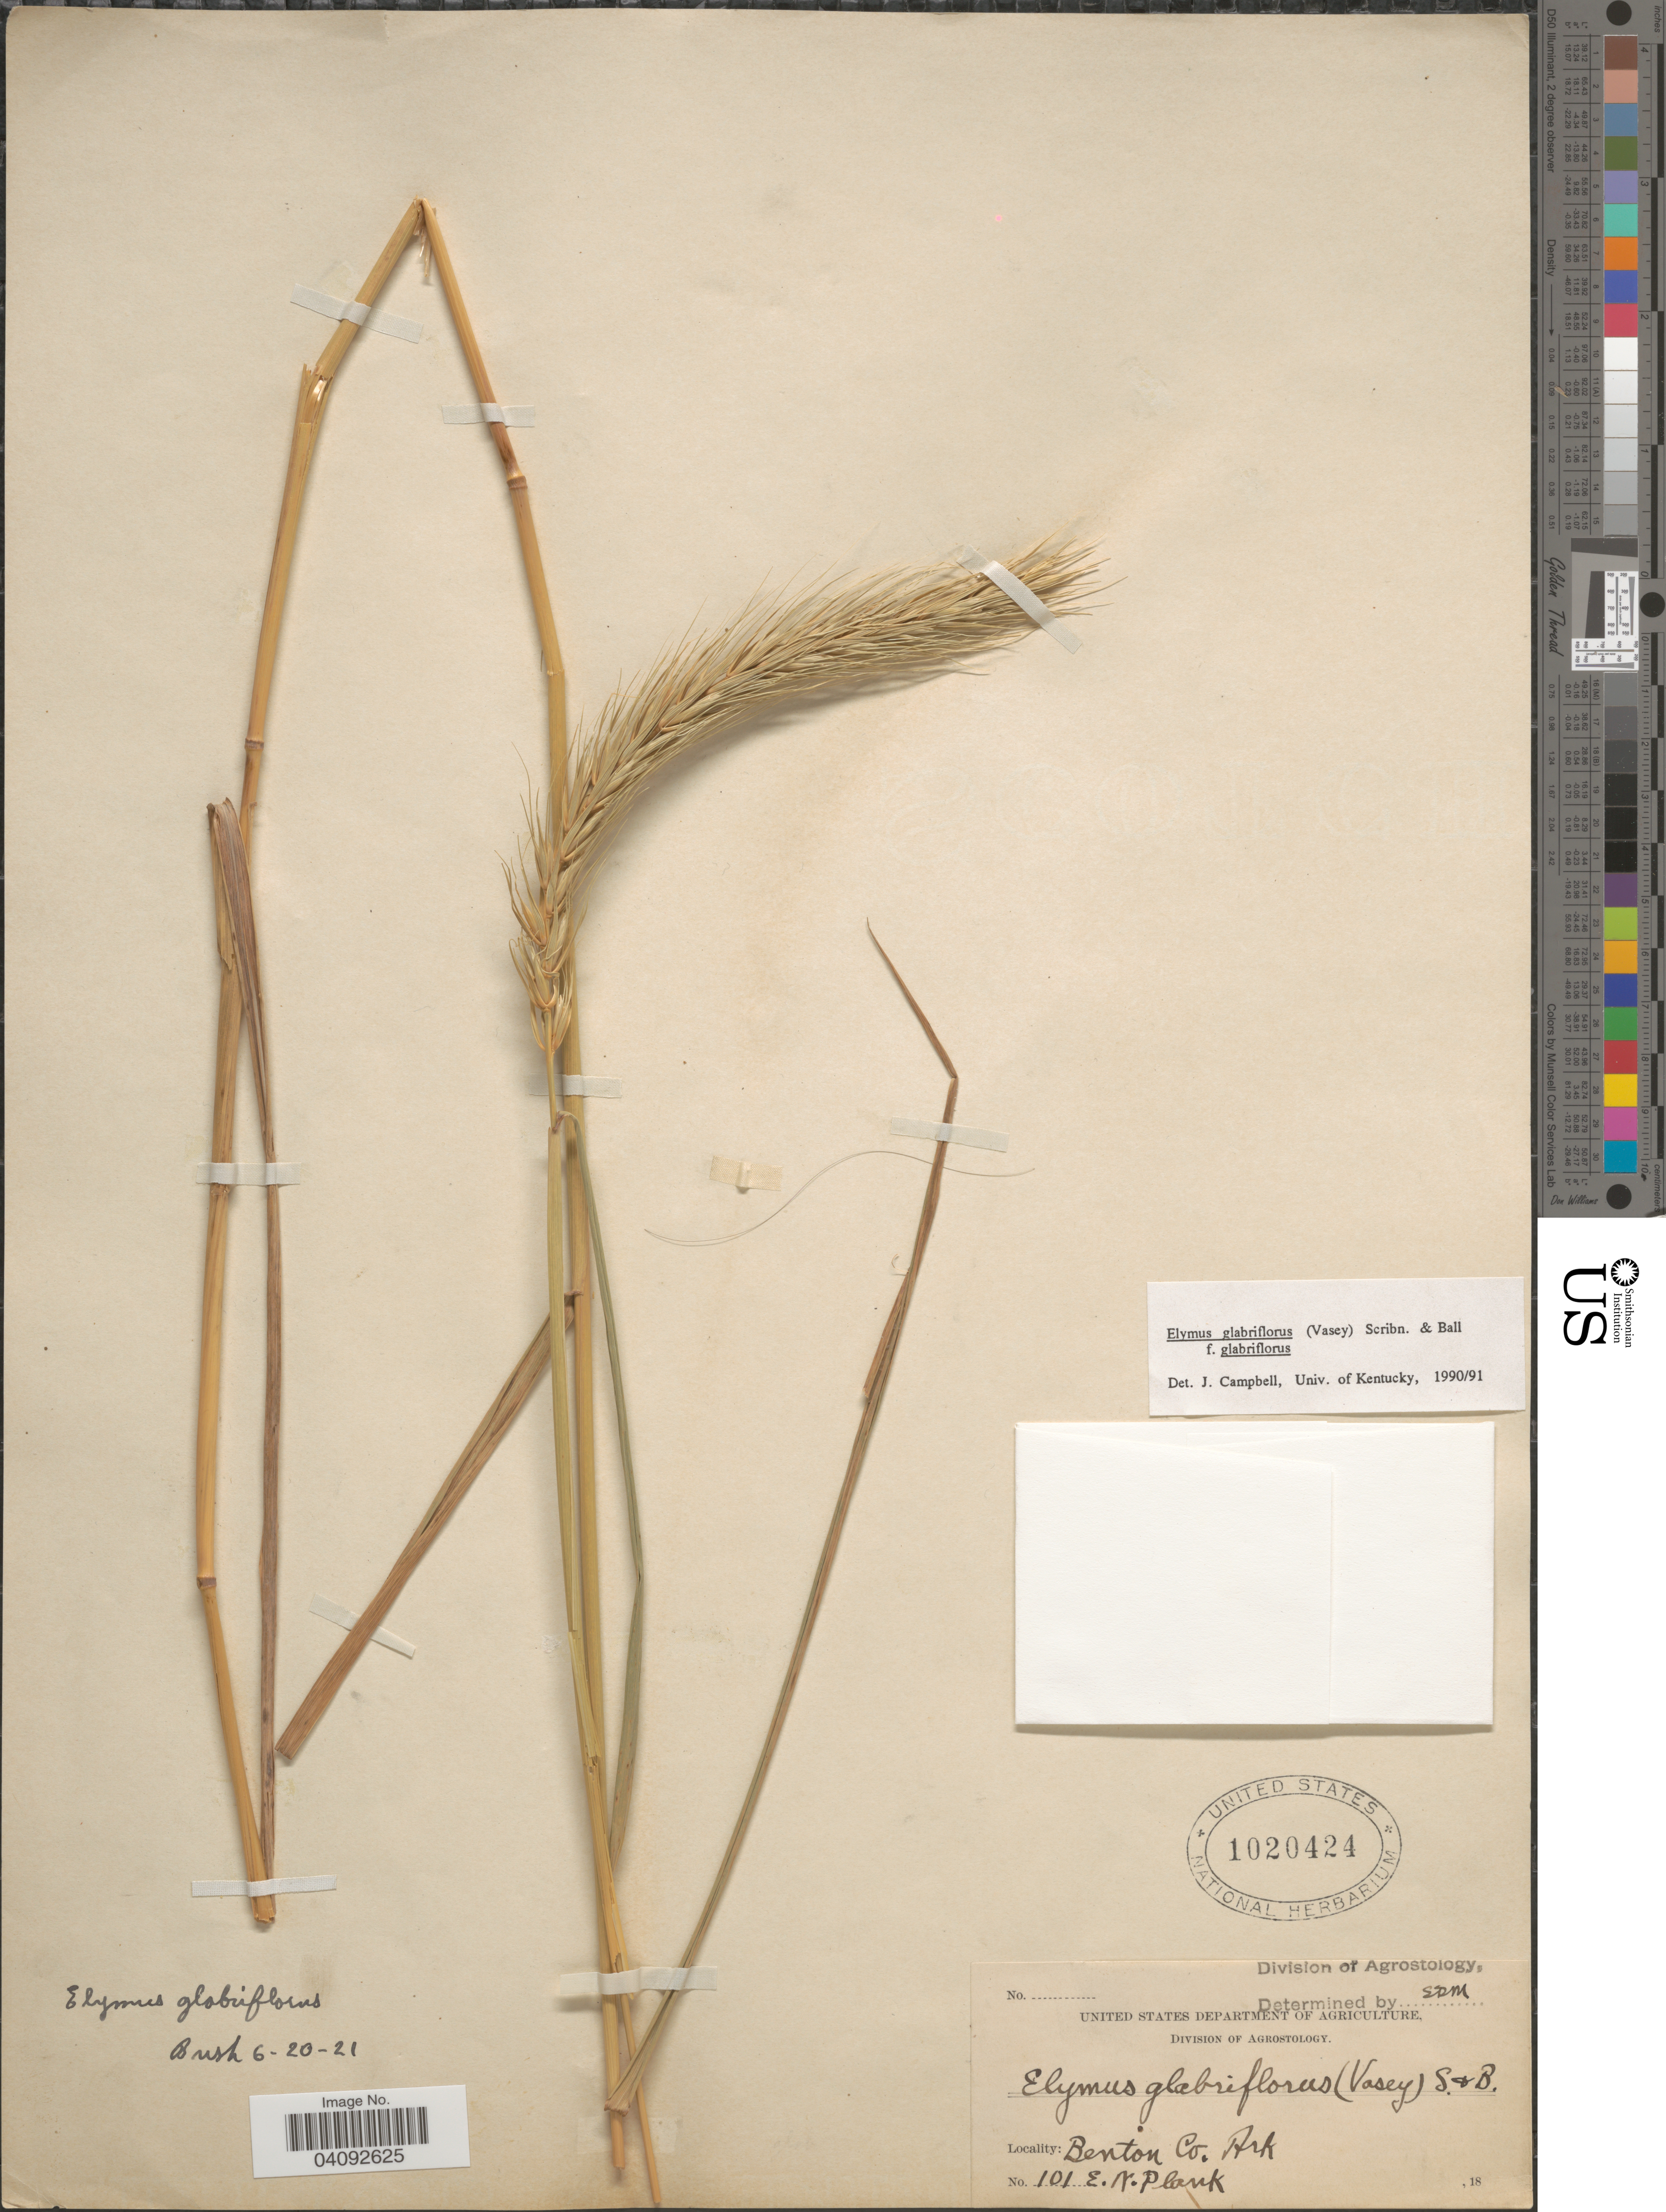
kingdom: Plantae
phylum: Tracheophyta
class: Liliopsida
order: Poales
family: Poaceae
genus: Elymus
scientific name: Elymus glabriflorus var. glabriflorus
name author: (Vasey ex L.H. Dewey) Scribn. & C.R. Ball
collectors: E. Plank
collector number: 101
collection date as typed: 18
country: United States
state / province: Arkansas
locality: Benton Co.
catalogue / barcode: US 1020424